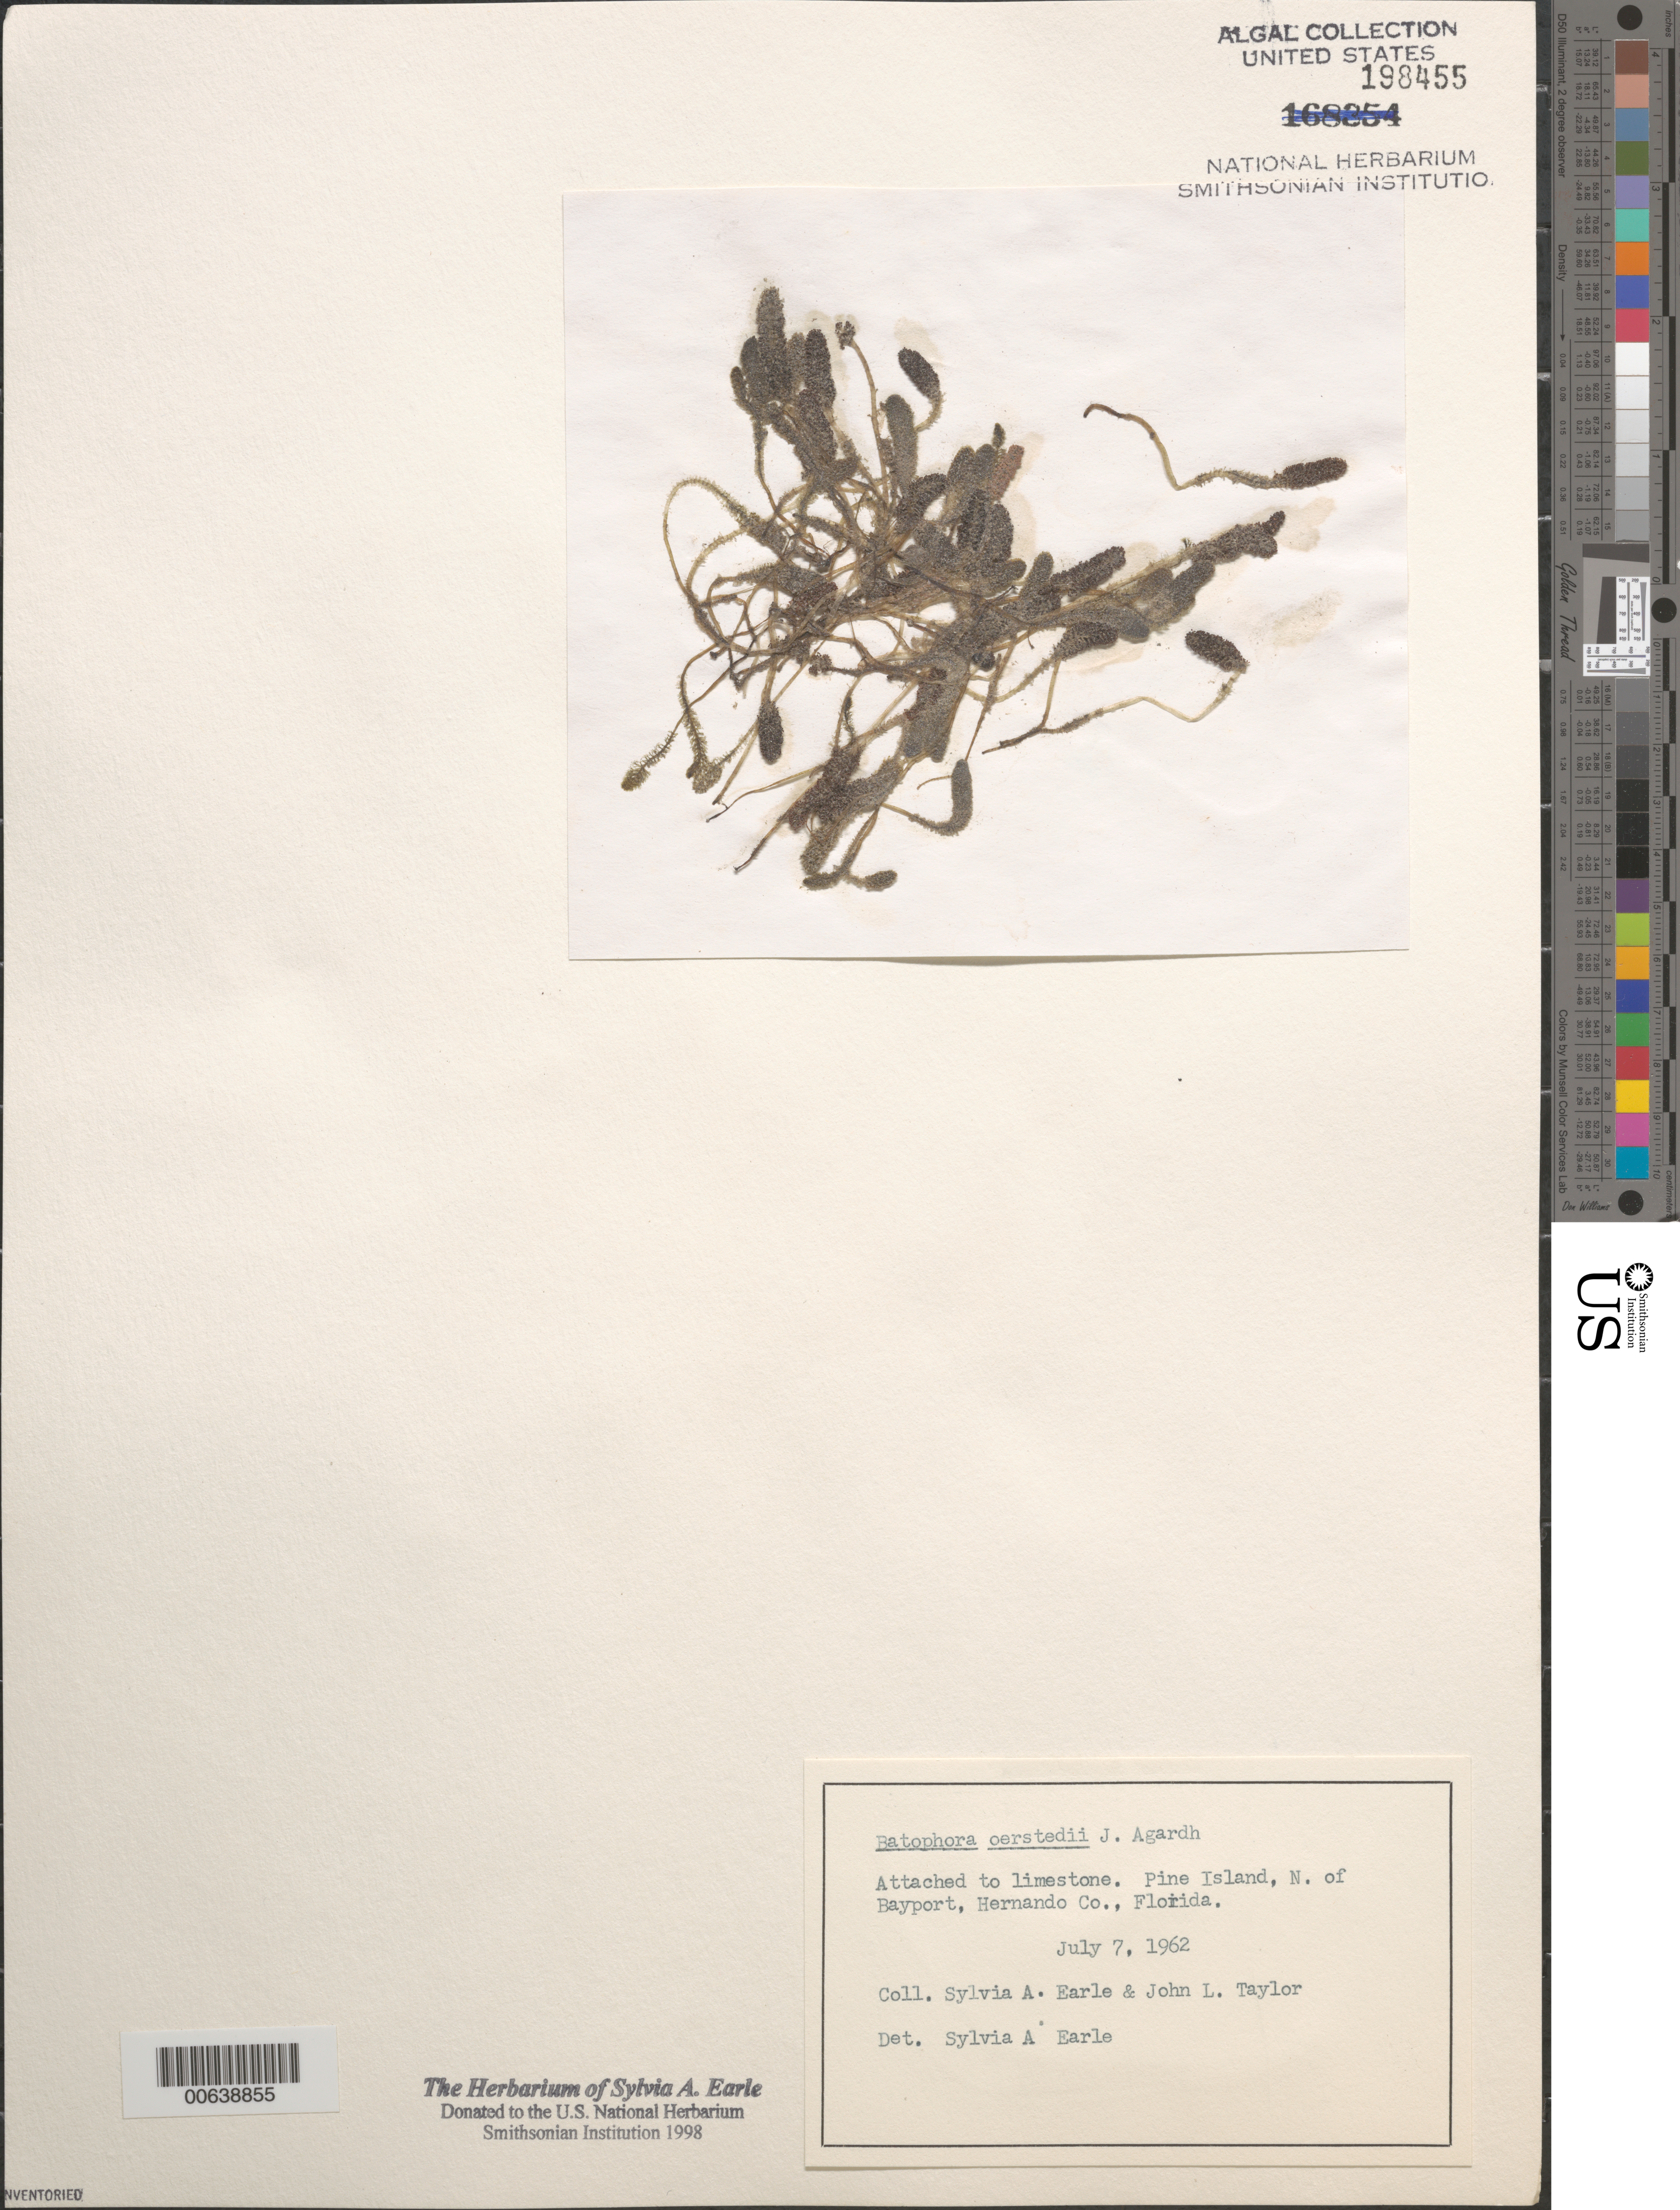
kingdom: Plantae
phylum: Chlorophyta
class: Ulvophyceae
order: Dasycladales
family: Dasycladaceae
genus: Batophora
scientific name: Batophora oerstedii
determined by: Earle, S. A.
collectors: S. A. Earle & J. L. Taylor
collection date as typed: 07 Jul 1962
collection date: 1962-07-07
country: United States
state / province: Florida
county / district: Hernando County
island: Pine Island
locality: North of Bayport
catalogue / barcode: US 198455